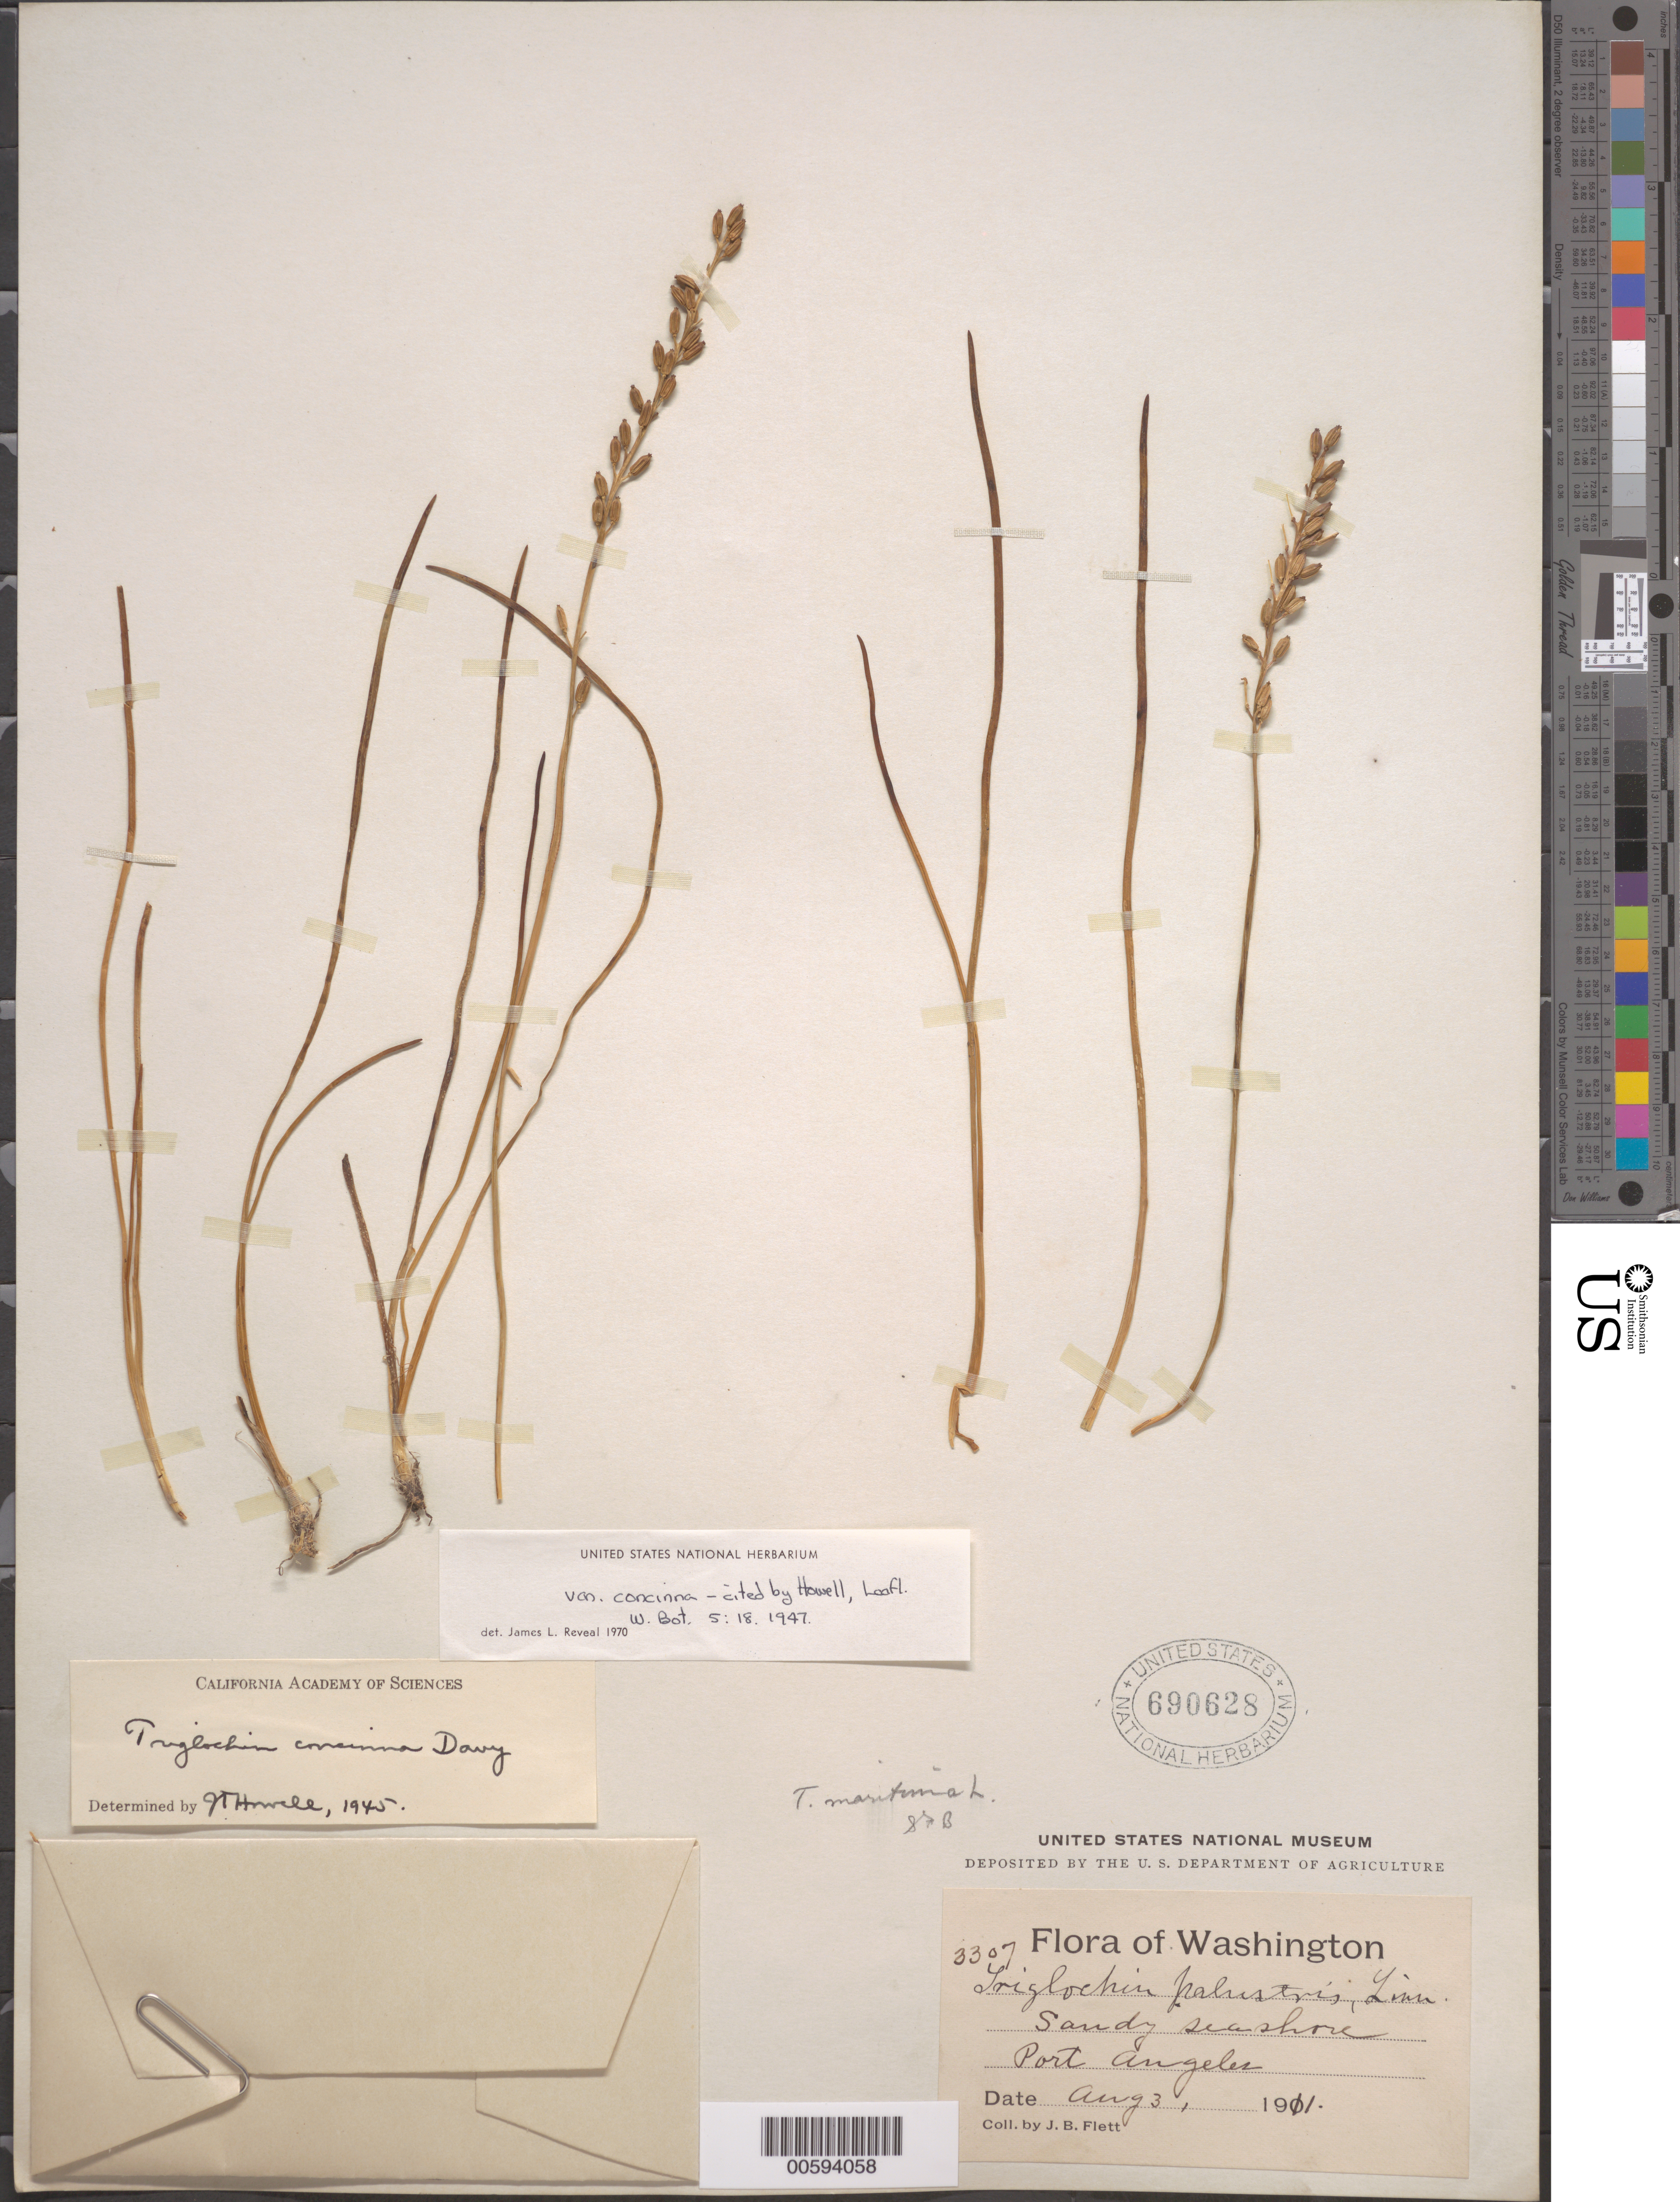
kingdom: Plantae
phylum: Tracheophyta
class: Liliopsida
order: Alismatales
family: Juncaginaceae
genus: Triglochin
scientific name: Triglochin concinna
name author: Davy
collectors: J. Flett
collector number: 3307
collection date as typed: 03 Aug 1911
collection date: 1911-08-03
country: United States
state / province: Washington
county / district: Clallam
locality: Port Angeles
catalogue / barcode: US 690628